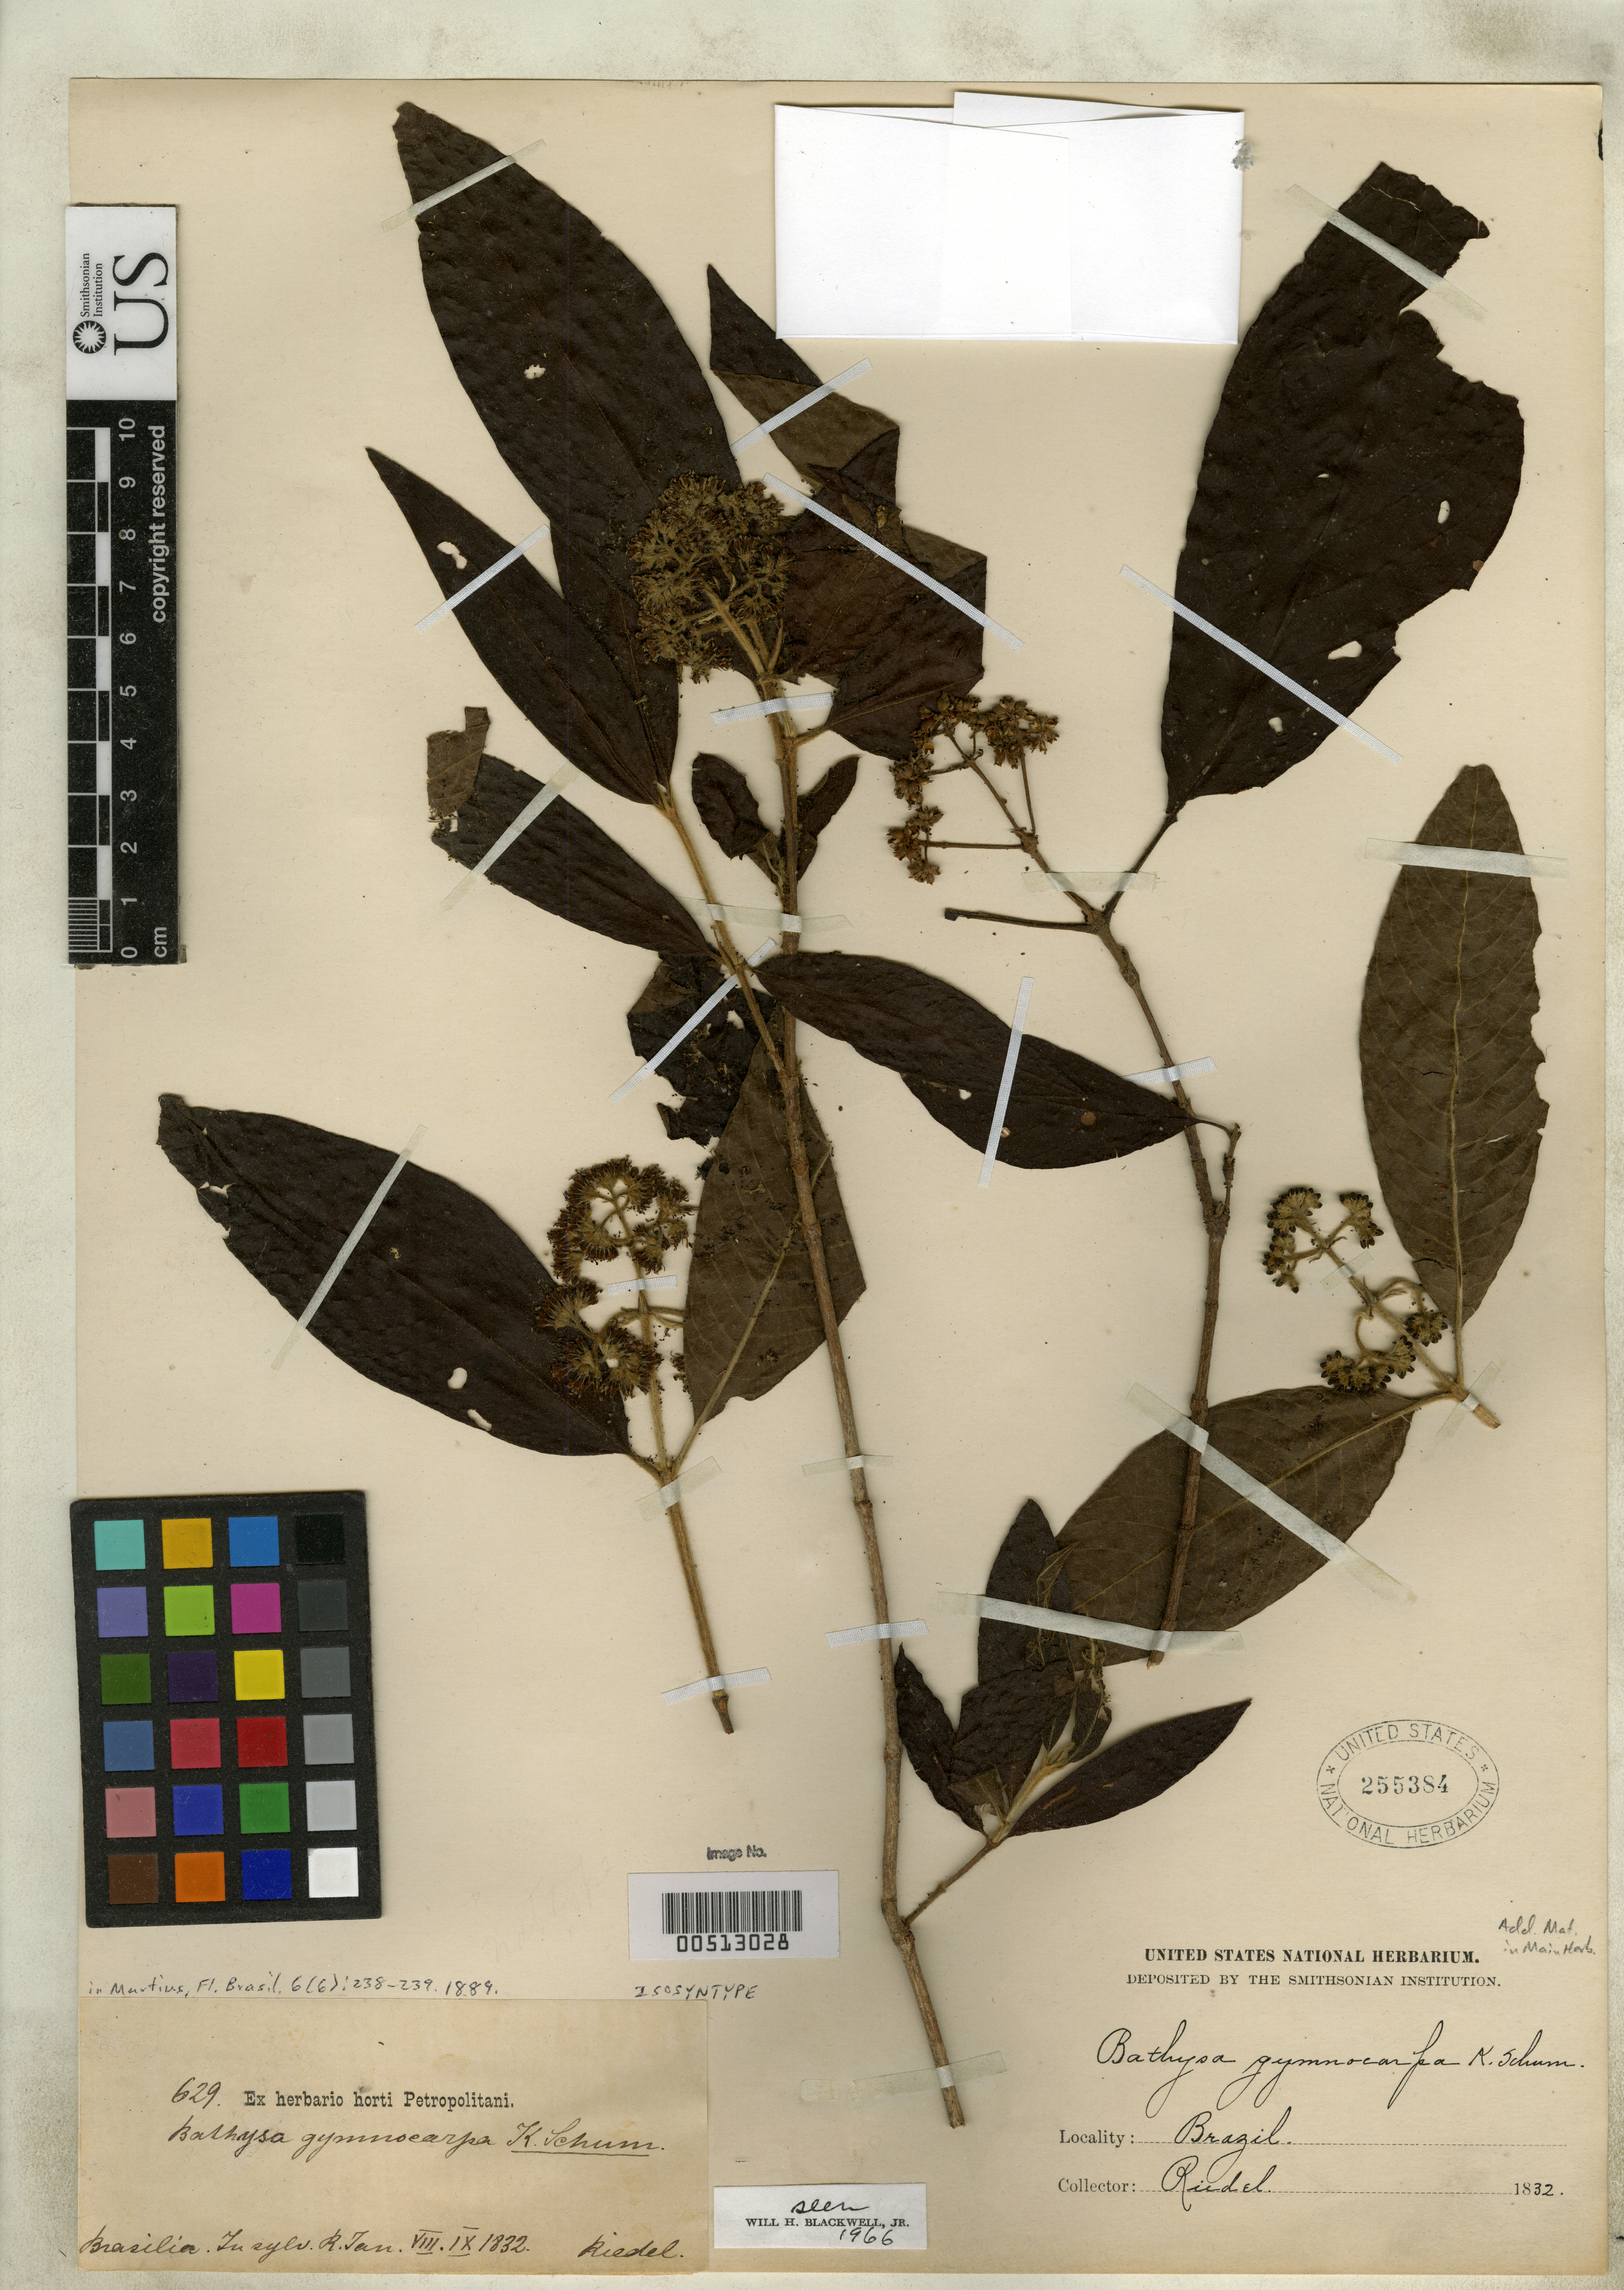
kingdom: Plantae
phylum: Tracheophyta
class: Magnoliopsida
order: Gentianales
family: Rubiaceae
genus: Bathysa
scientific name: Bathysa gymnocarpa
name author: K. Schum. in Mart.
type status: Isosyntype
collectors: L. Riedel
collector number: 629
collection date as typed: Aug 1832 to -- Sep 1832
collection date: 1832-08/1832-09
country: Brazil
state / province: Rio de Janeiro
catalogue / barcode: US 255384